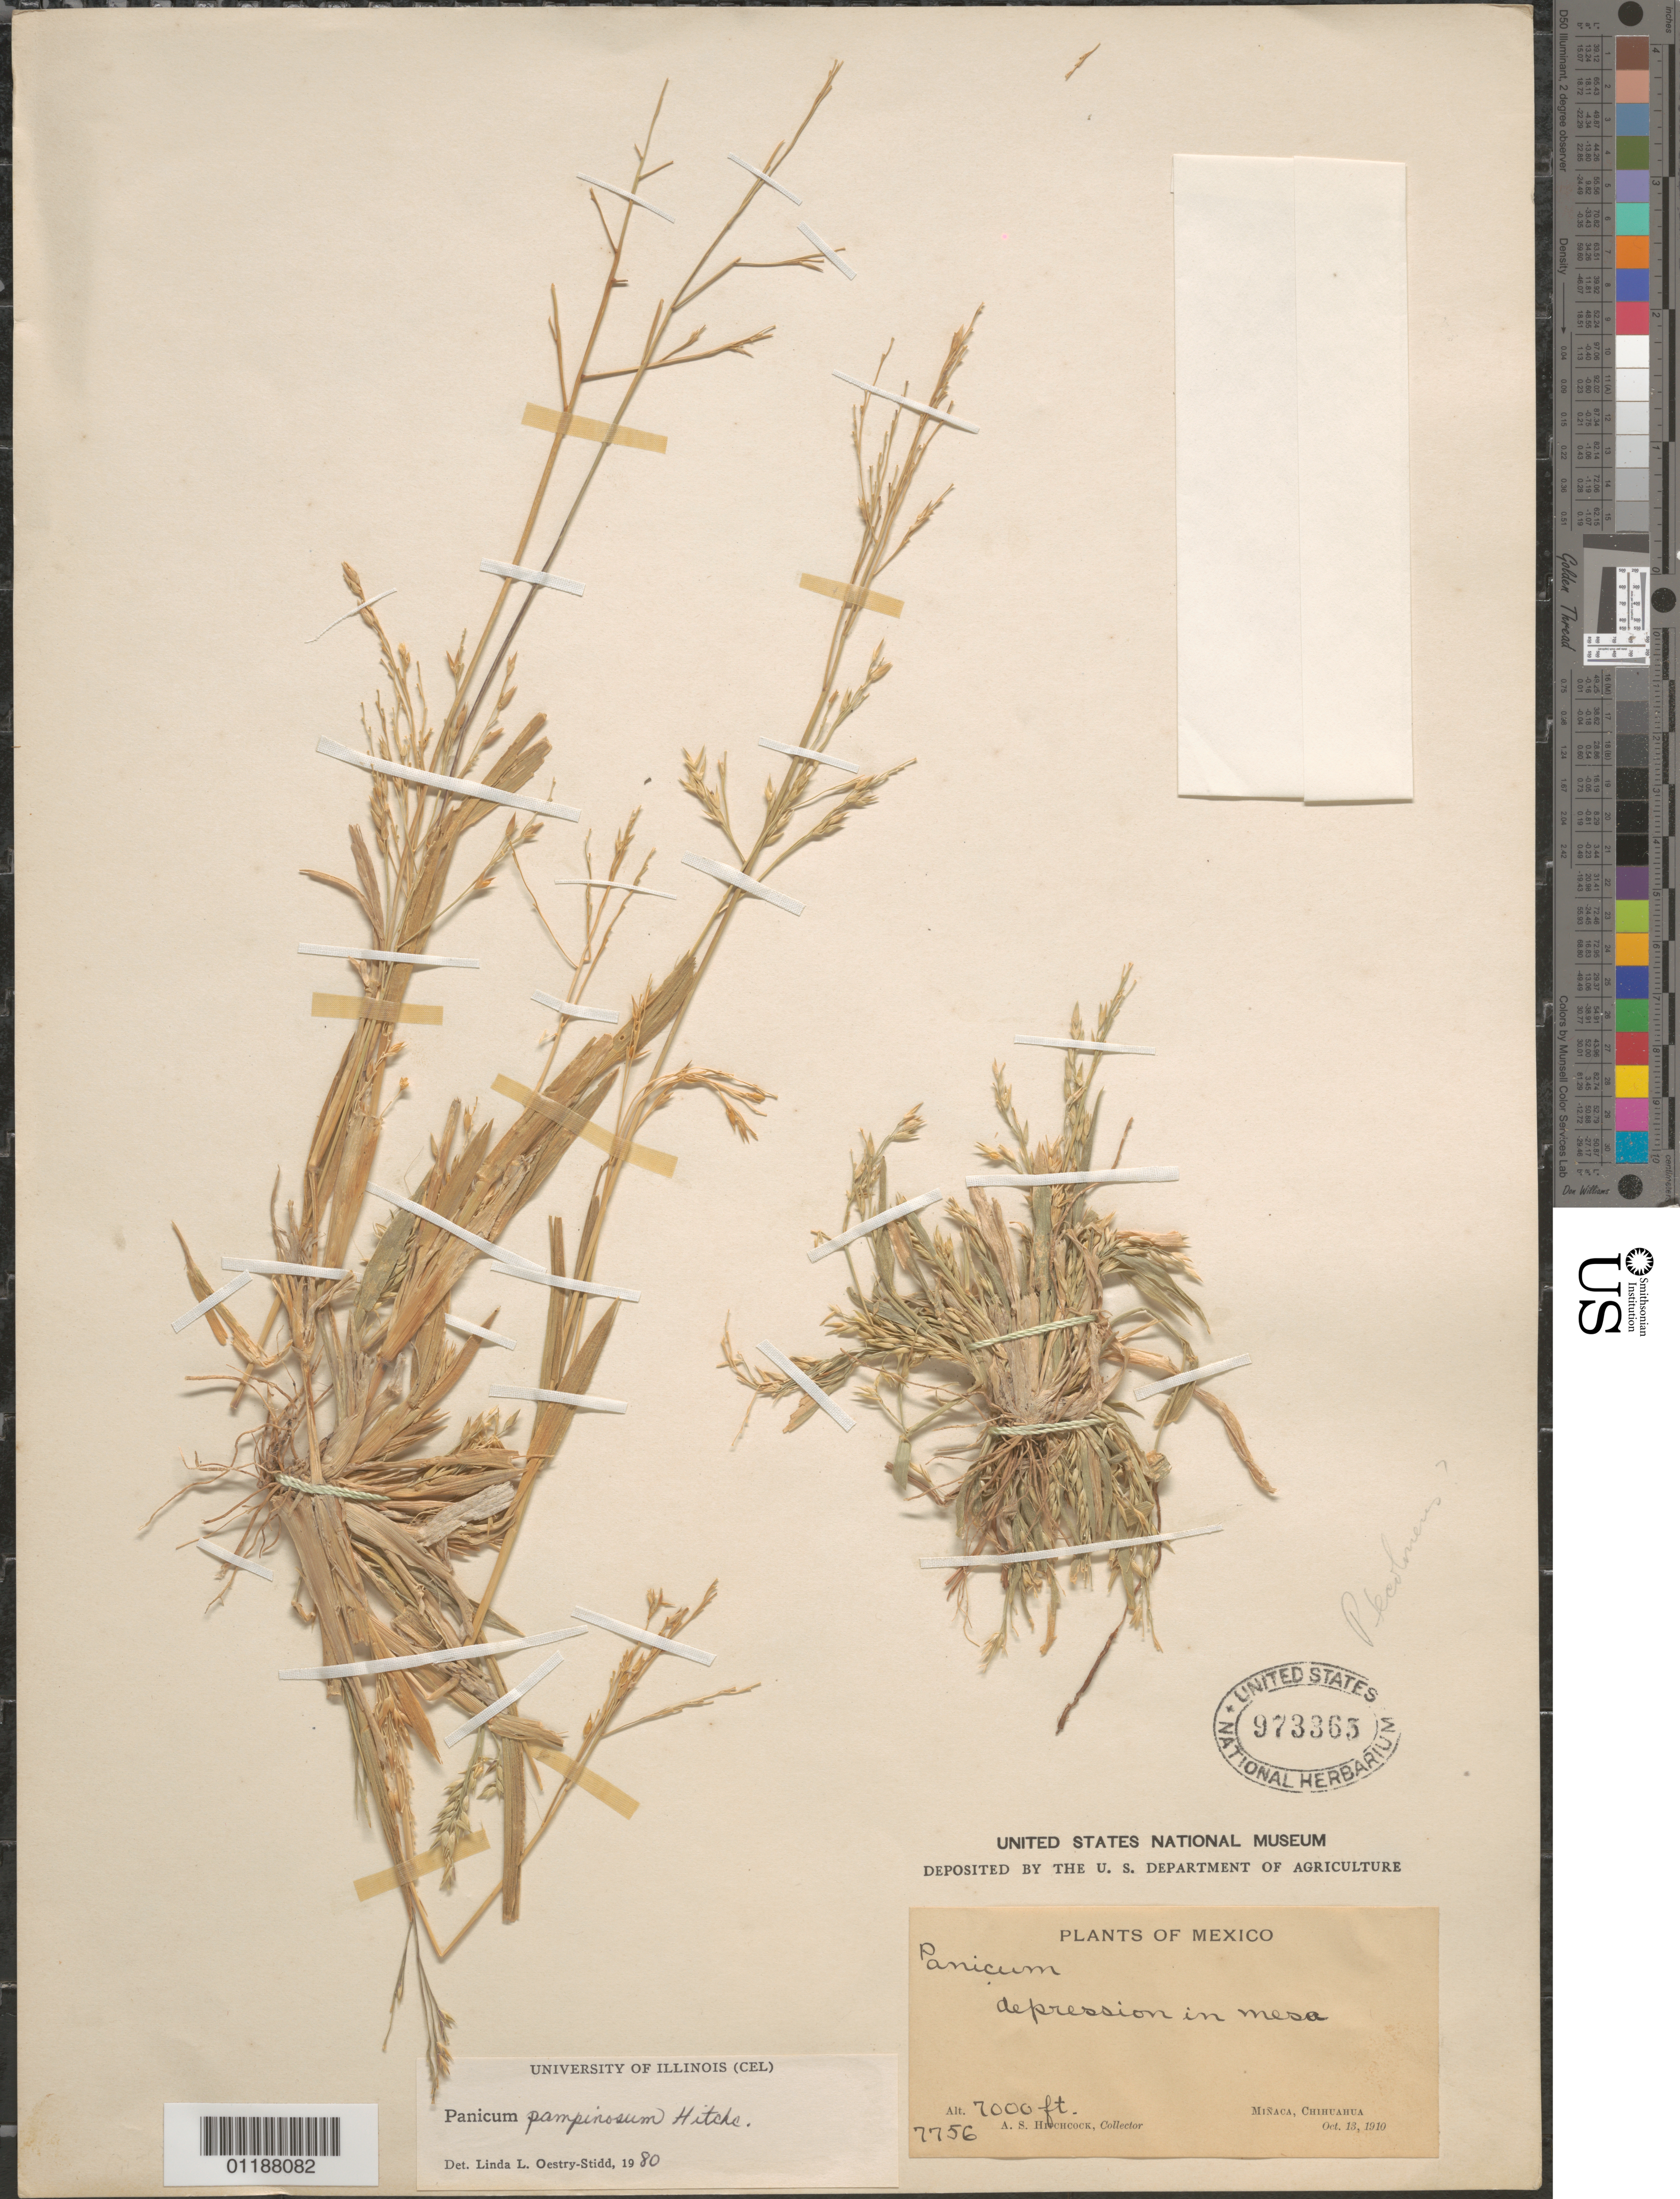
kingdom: Plantae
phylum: Tracheophyta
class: Liliopsida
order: Poales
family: Poaceae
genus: Panicum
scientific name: Panicum pampinosum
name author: Hitchc. & Chase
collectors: A. S. Hitchcock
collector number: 7756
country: Mexico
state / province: Chihuahua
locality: Minaca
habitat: depression in mesa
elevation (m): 2134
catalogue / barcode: US 973363